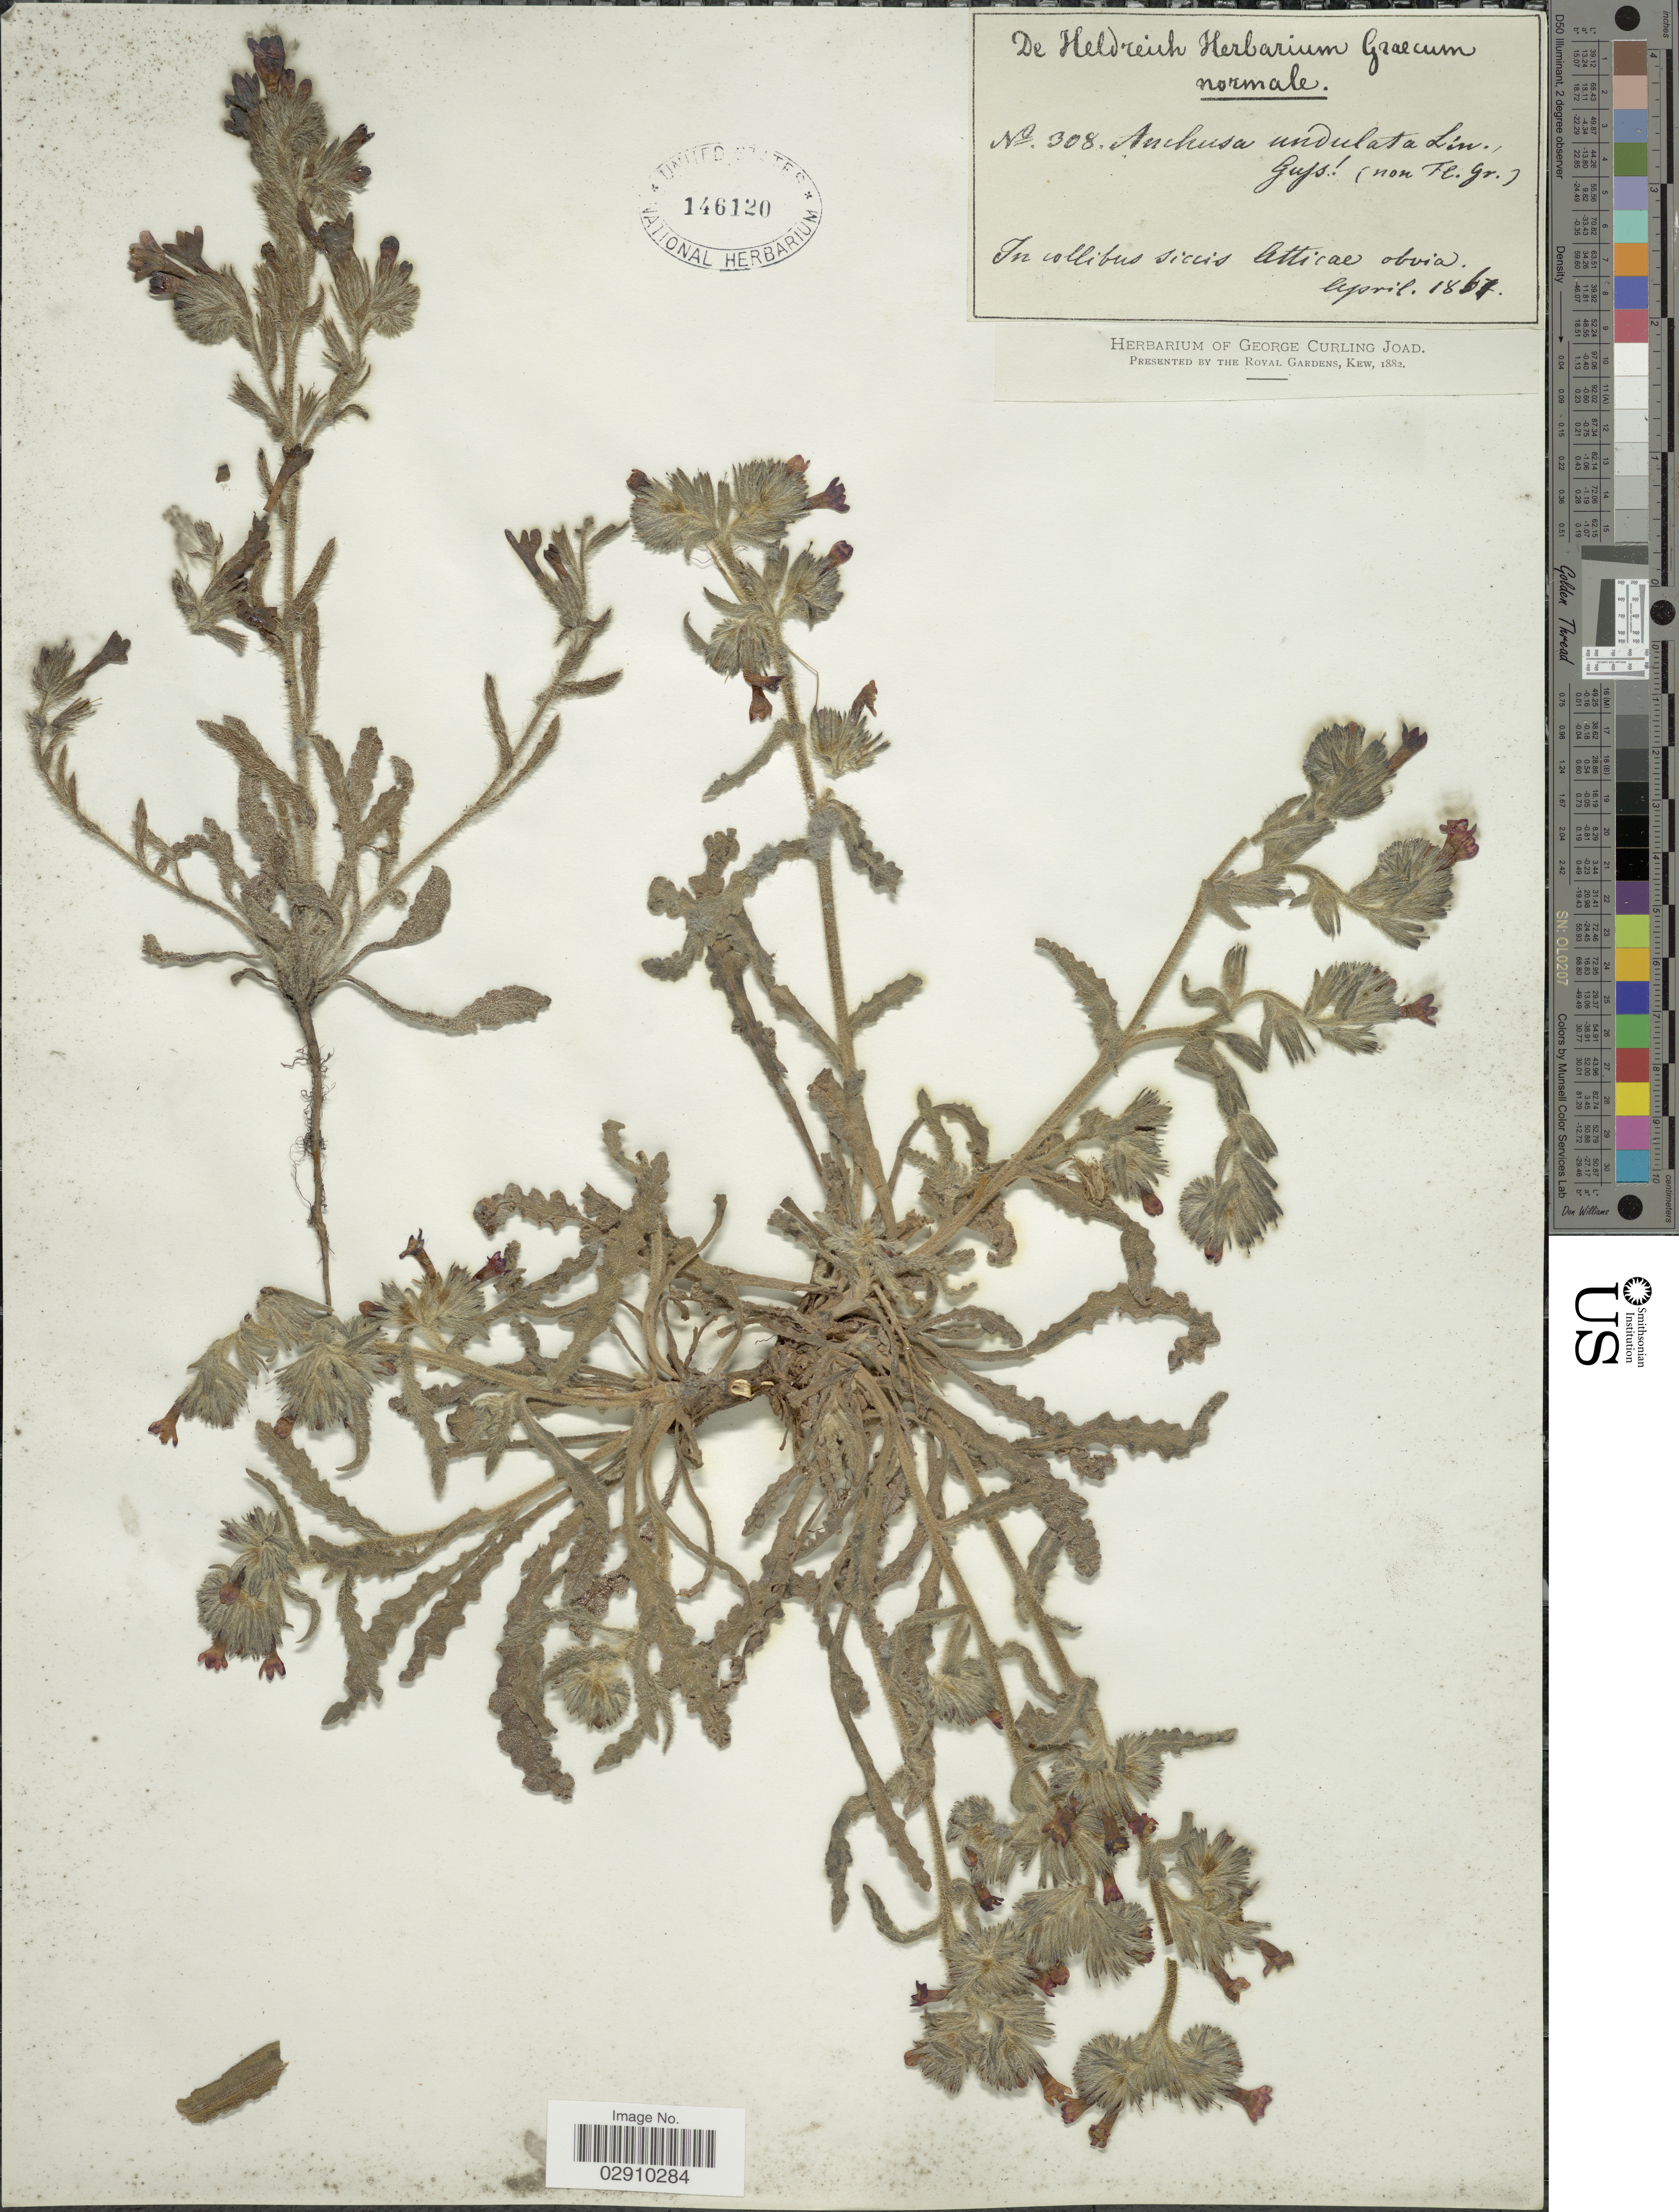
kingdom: Plantae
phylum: Tracheophyta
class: Magnoliopsida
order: Boraginales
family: Boraginaceae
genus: Anchusa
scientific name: Anchusa undulata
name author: L.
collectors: ex herb. De Heldreich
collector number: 308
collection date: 1867-04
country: Greece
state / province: Attica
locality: In collibus siccis Atticae obvia.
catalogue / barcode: US 146120